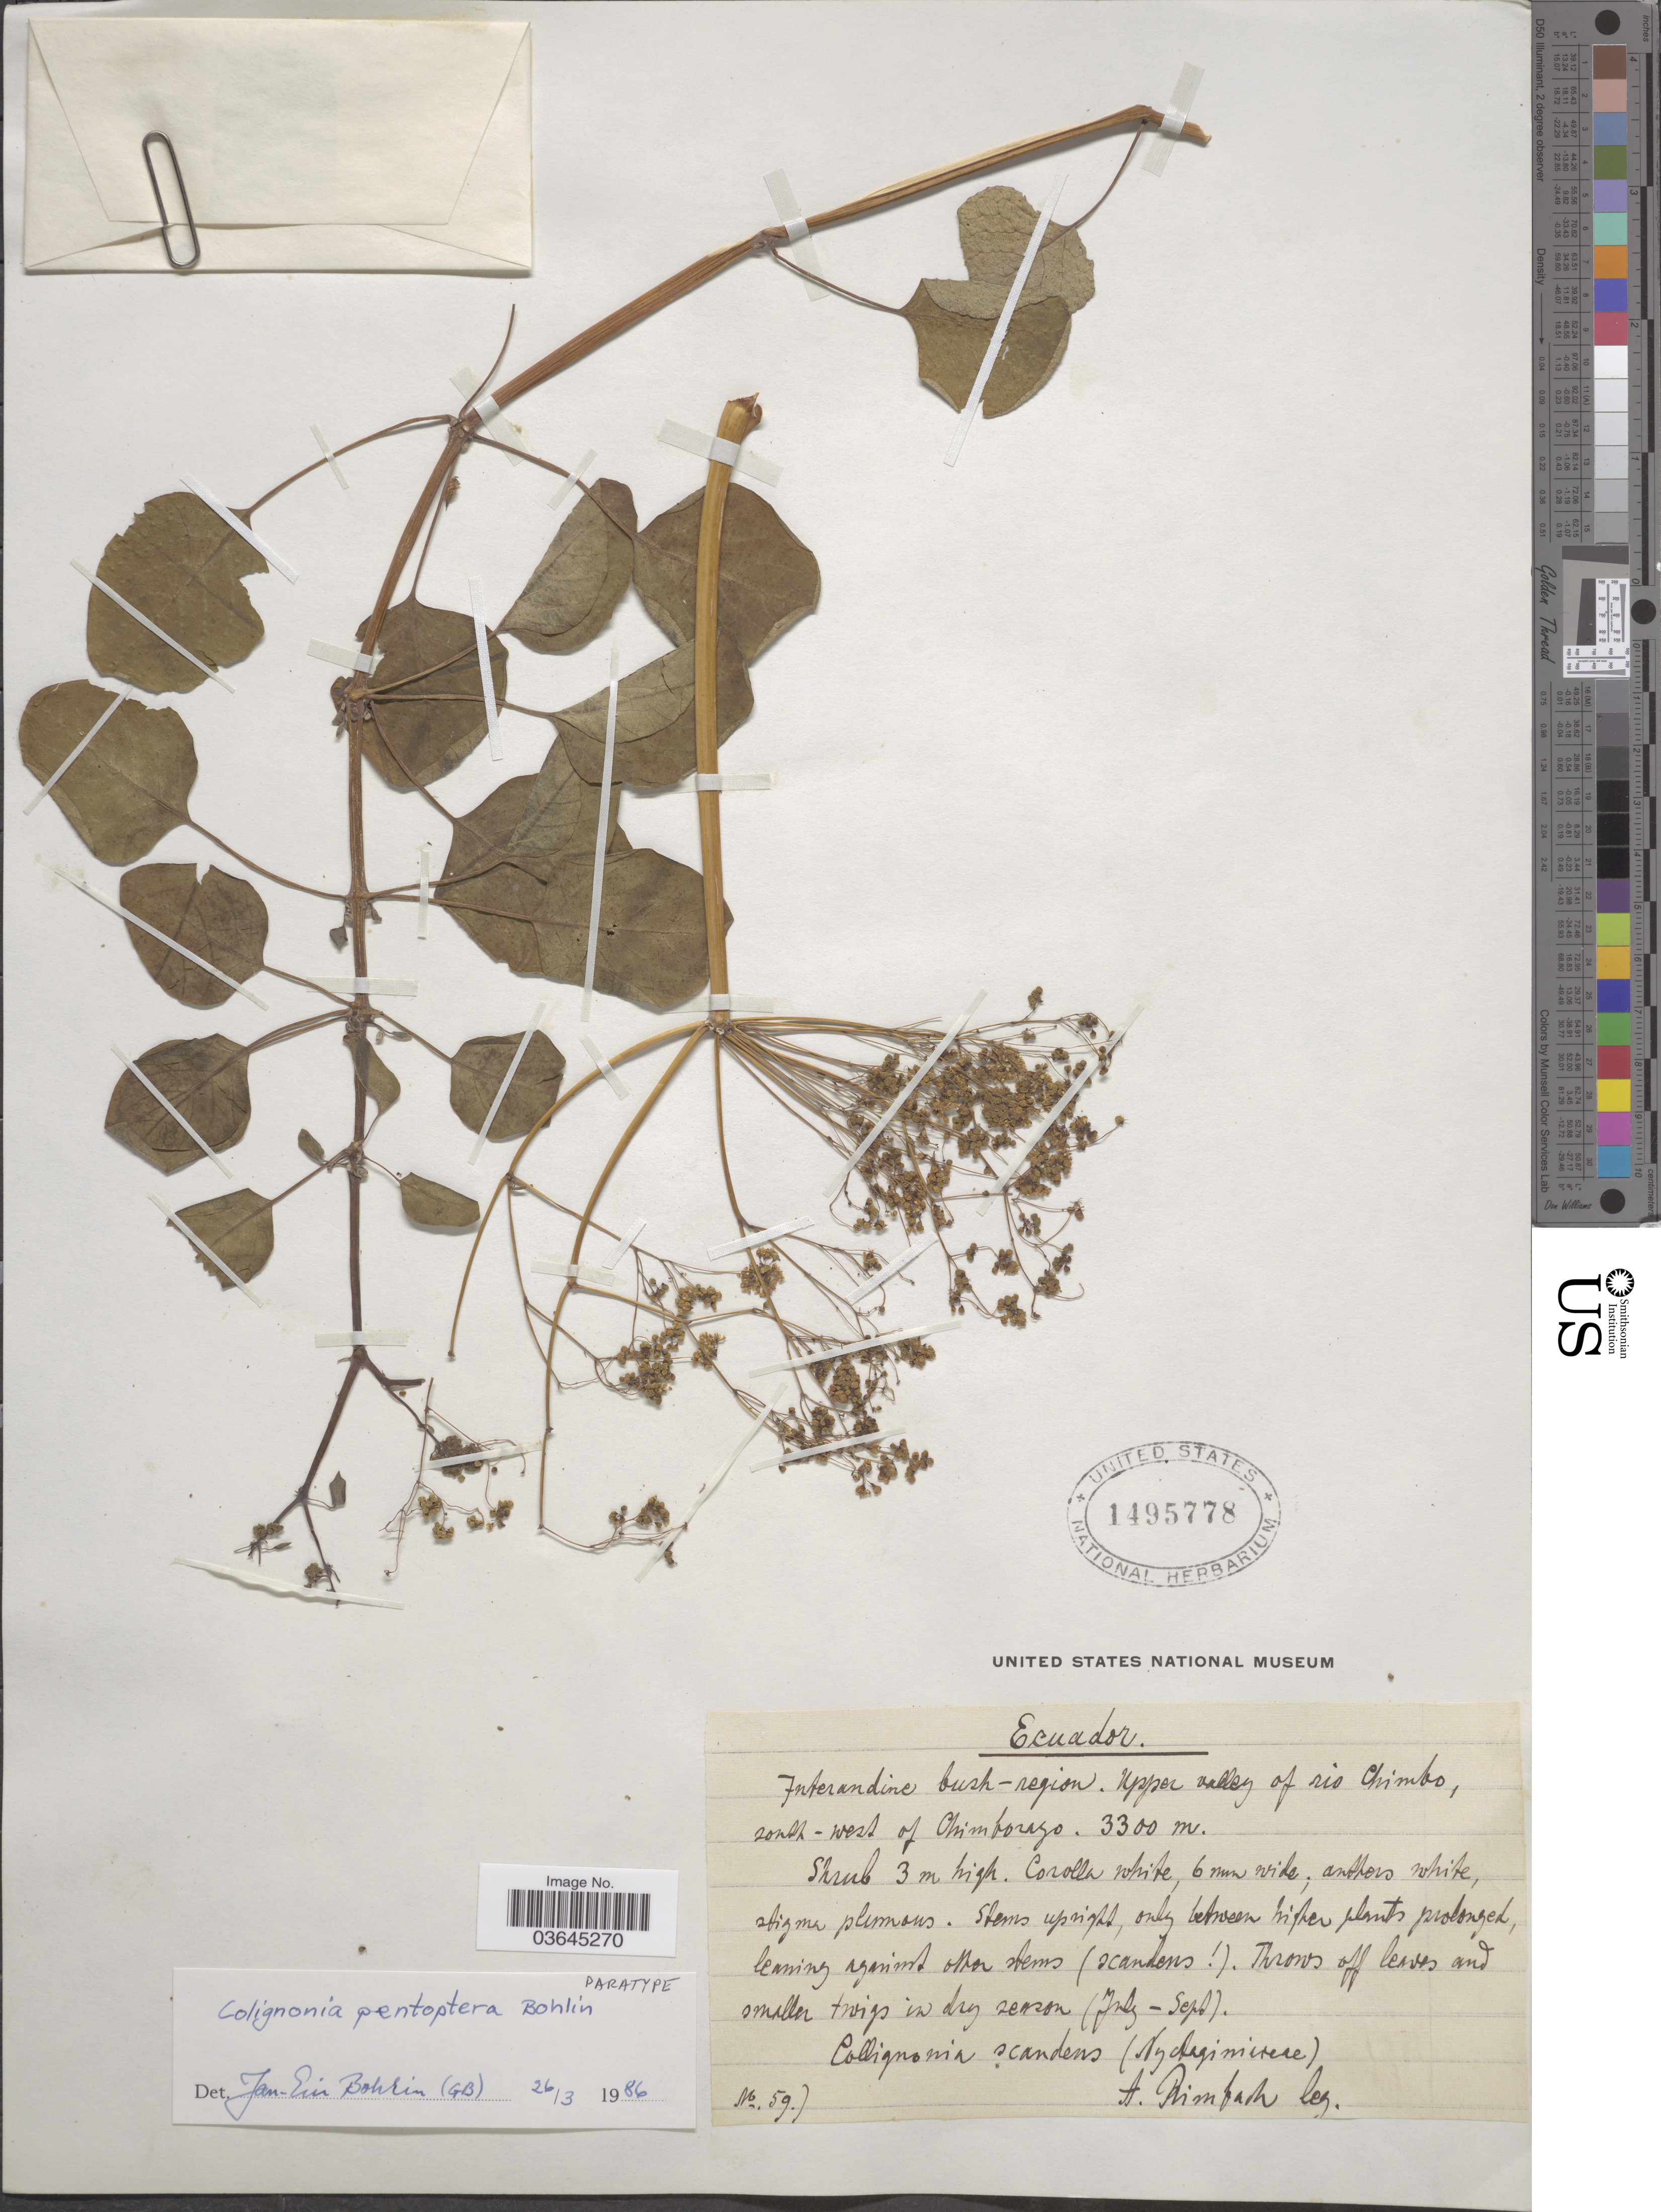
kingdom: Plantae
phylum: Tracheophyta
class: Magnoliopsida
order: Caryophyllales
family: Nyctaginaceae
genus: Colignonia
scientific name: Colignonia pentoptera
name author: J.E. Bohlin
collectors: A. Rimbach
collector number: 597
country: Ecuador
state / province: Chimborazo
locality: Interandine bush-region. Upper Valley of rio Chimbo, south-west of Chimborazo.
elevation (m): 3300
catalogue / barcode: US 1495778